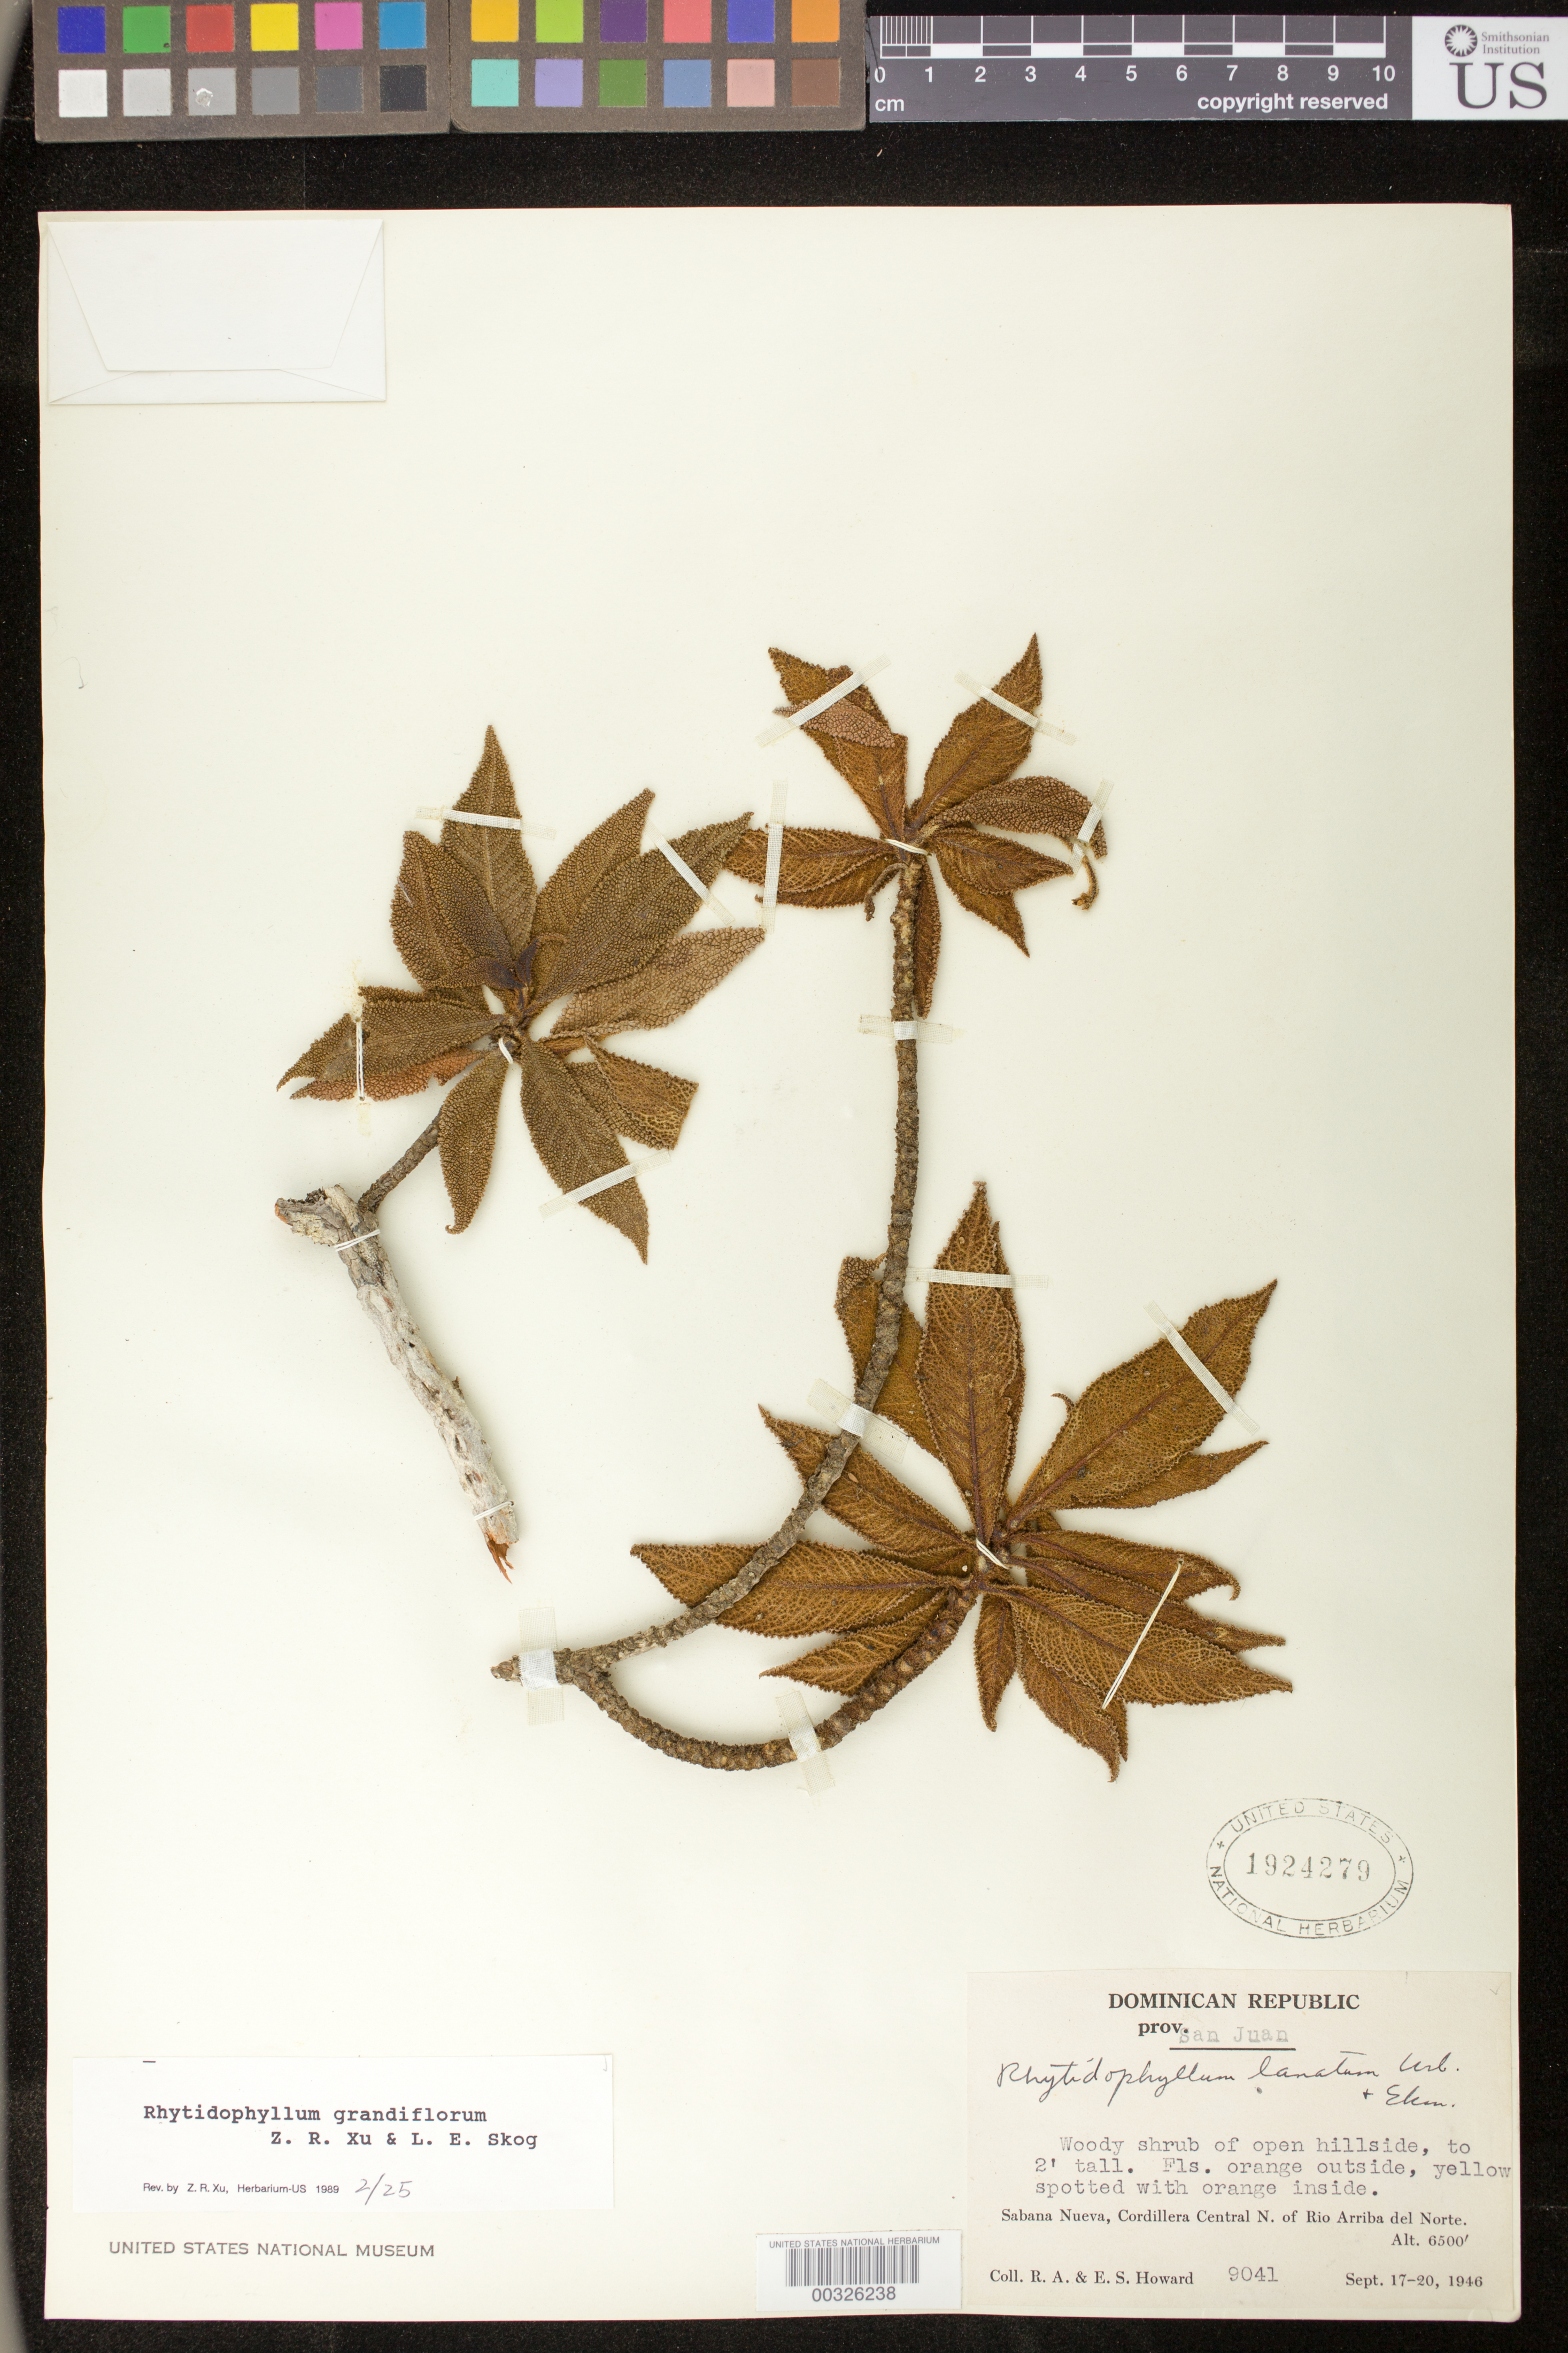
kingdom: Plantae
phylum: Tracheophyta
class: Magnoliopsida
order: Lamiales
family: Gesneriaceae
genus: Rhytidophyllum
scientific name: Rhytidophyllum grandiflorum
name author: Xu & L.E. Skog ex Zanoni & Jiménez Rodr.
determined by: Skog, Laurence E.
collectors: R. A. Howard & E. S. Howard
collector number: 9041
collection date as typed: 17-20 Sep 1946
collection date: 1946-09-17/1946-09-20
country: Dominican Republic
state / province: San Juan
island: Hispaniola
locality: Sabana Nueva, Cordillera Central N of Rio Arriba del Norte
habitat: Open hillside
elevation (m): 1981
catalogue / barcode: US 1924279